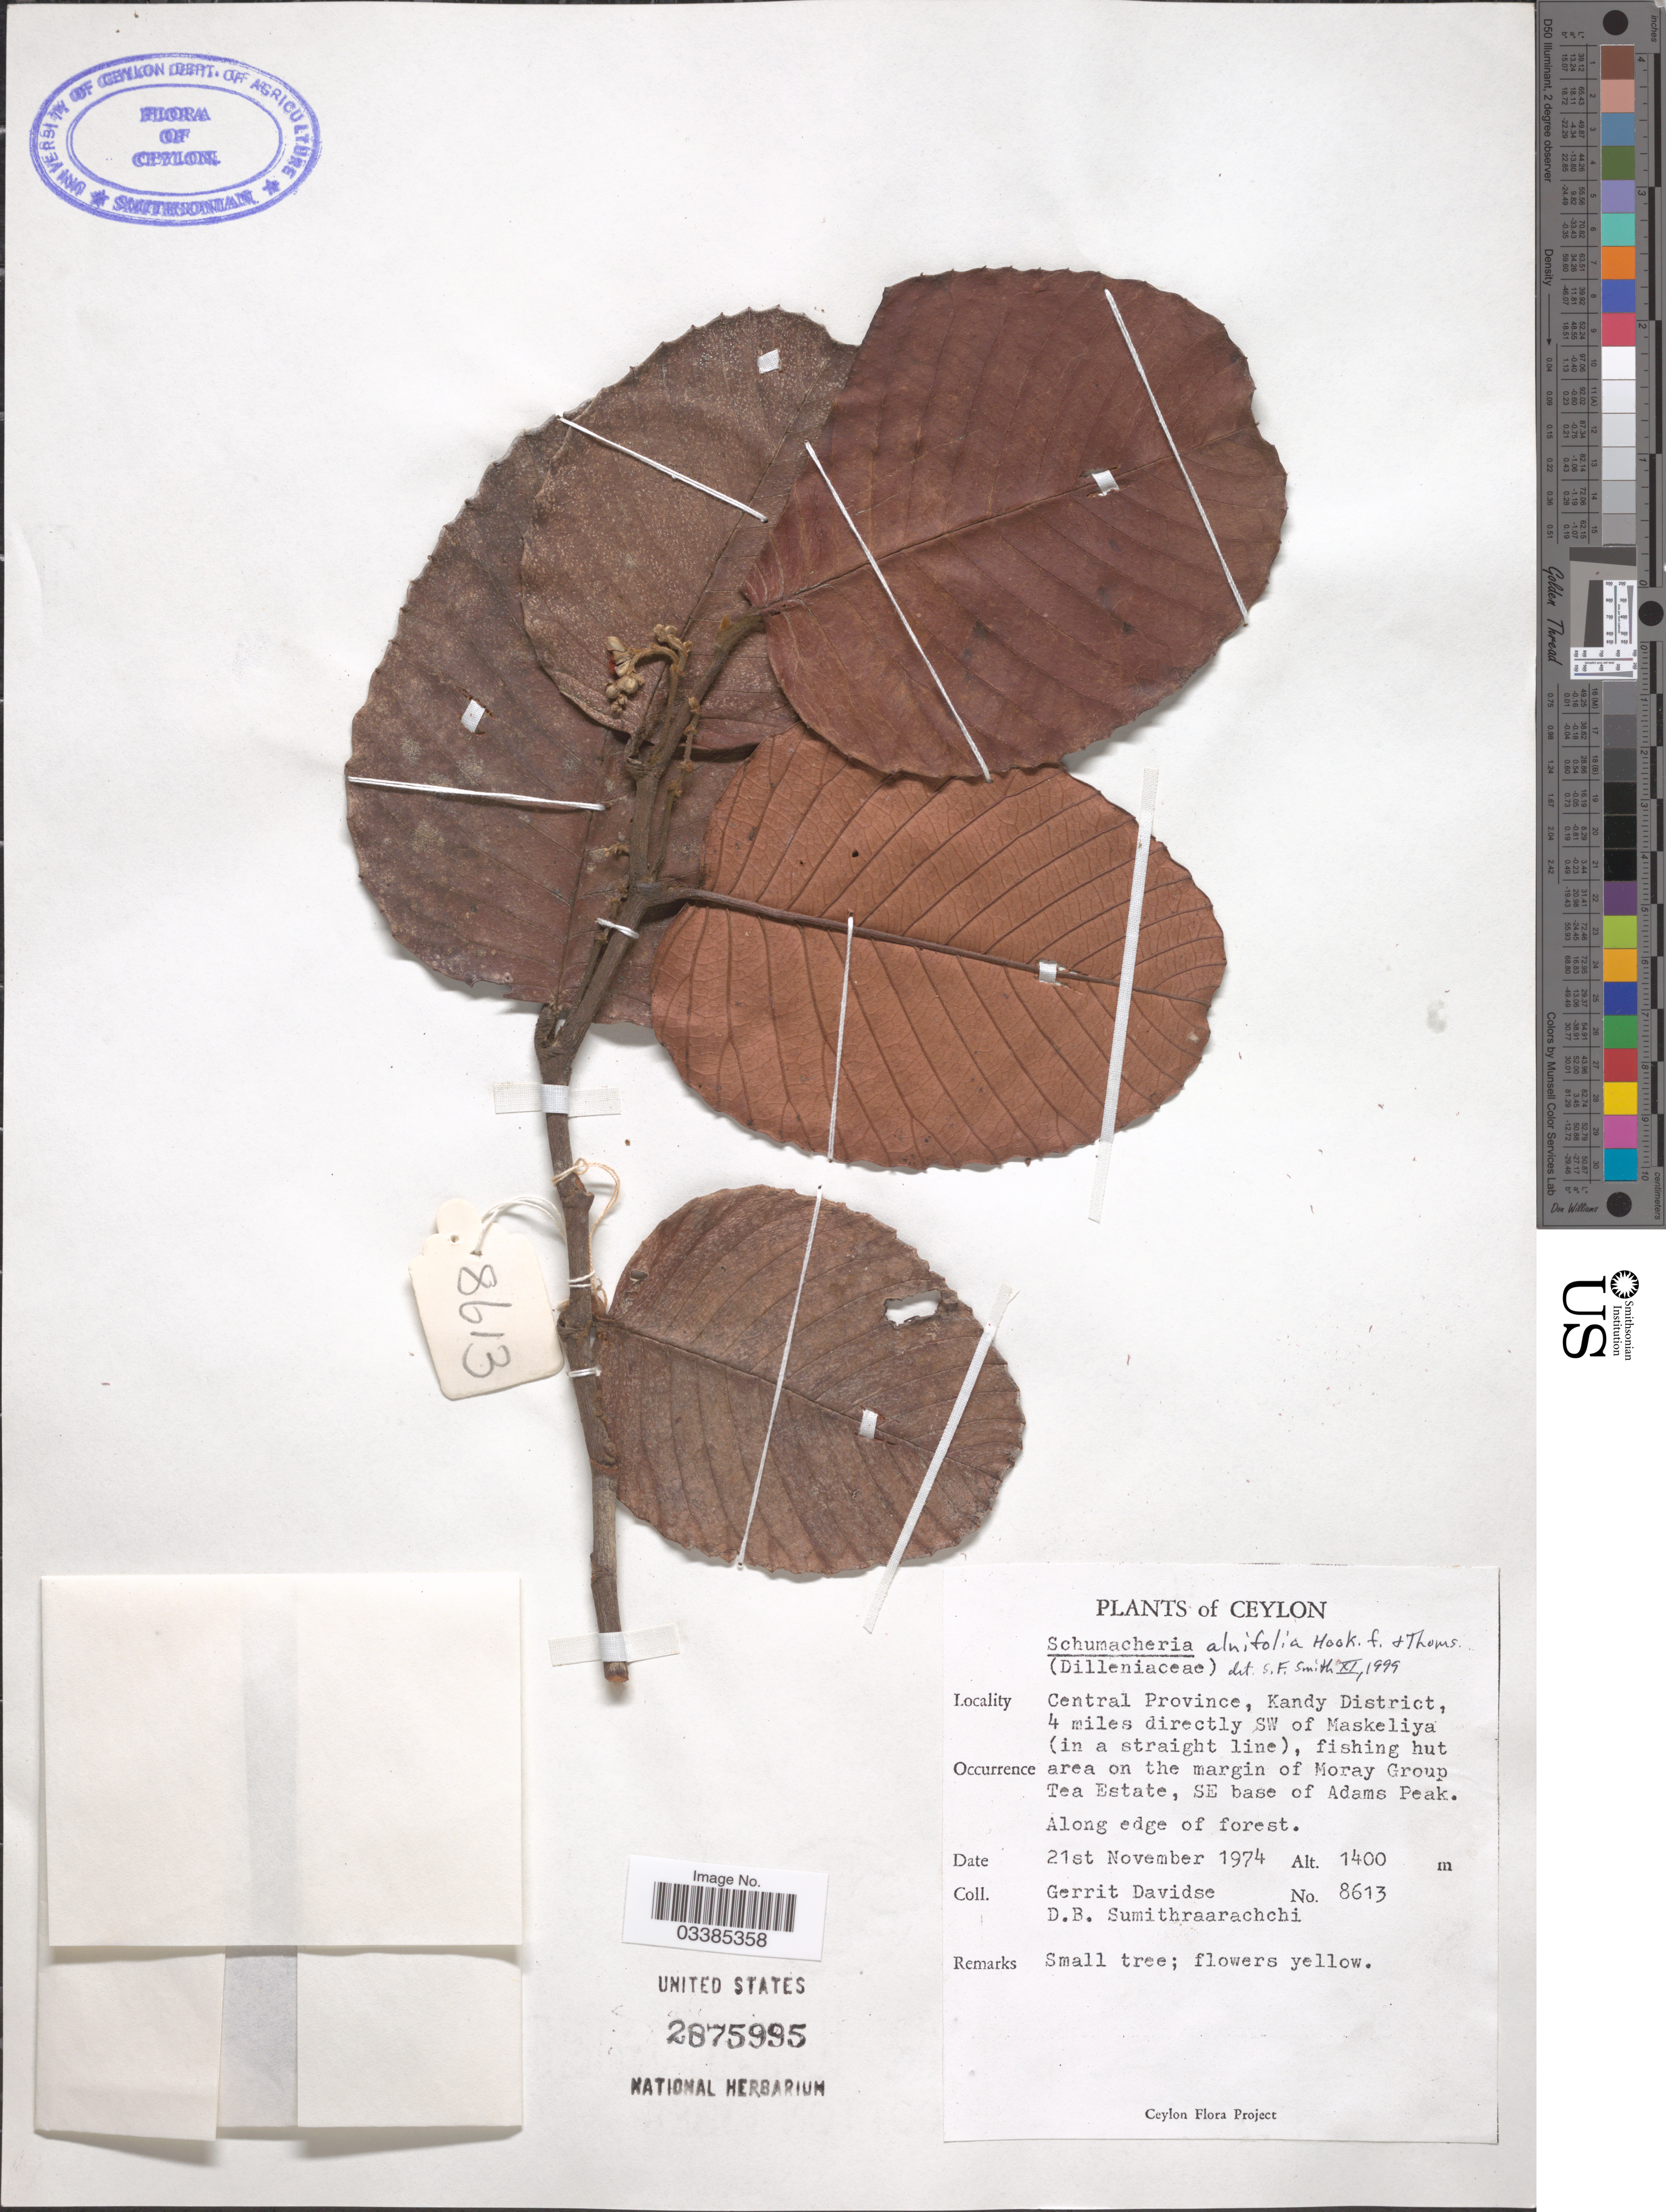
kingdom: Plantae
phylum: Tracheophyta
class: Magnoliopsida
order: Dilleniales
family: Dilleniaceae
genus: Schumacheria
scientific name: Schumacheria alnifolia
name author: Hook. f. & Thomson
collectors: G. Davidse & D. B. Sumithraarachchi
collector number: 8613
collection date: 1974-11-21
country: Sri Lanka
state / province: Central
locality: Ceylon. Kandy District, 4 miles directly SW of Maskeliya (in a straight line), fishing hut area on the margin of Moray Group Tea Estate, SE base of Adams Peak.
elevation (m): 1400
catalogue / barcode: US 2875995